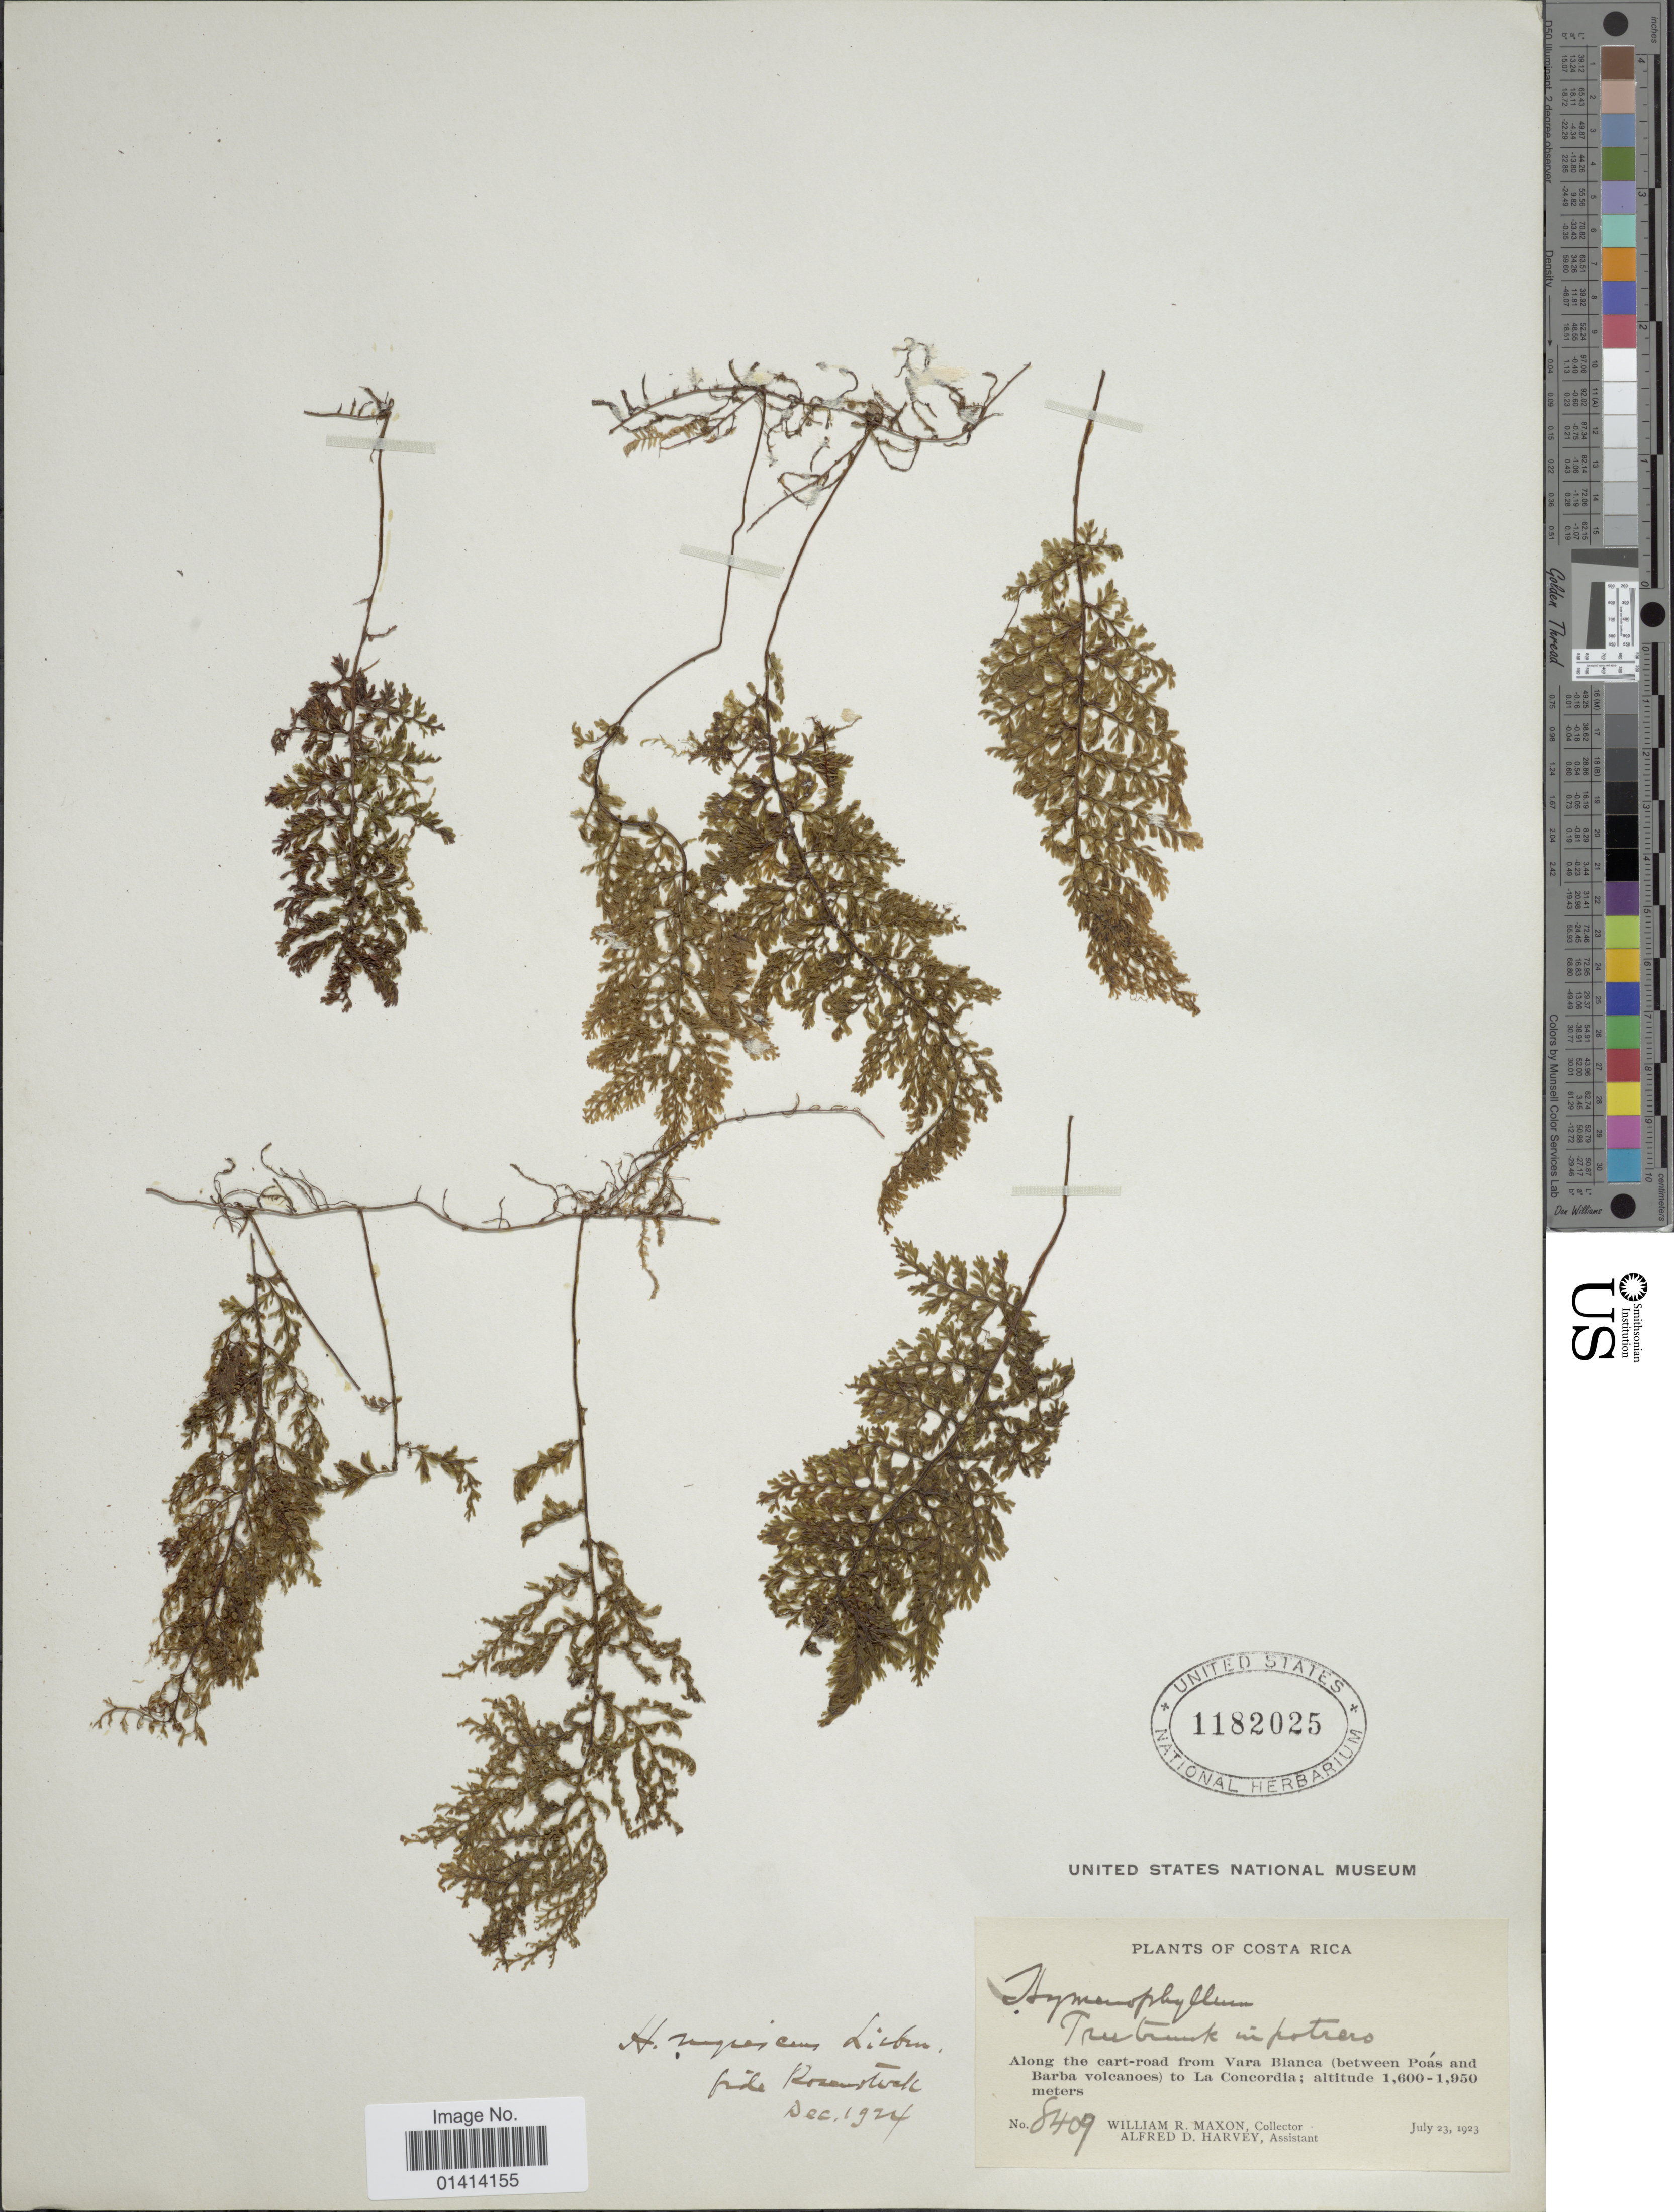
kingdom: Plantae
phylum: Tracheophyta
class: Polypodiopsida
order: Hymenophyllales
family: Hymenophyllaceae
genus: Hymenophyllum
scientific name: Hymenophyllum myriocarpum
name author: Hook.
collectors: W. R. Maxon & A. D. Harvey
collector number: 8409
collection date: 1923-07-23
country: Costa Rica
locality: Along the cart-road from Vara Blanca (between Poás and Barba volcanoes) to La Concordia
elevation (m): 1600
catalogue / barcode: US 1182025